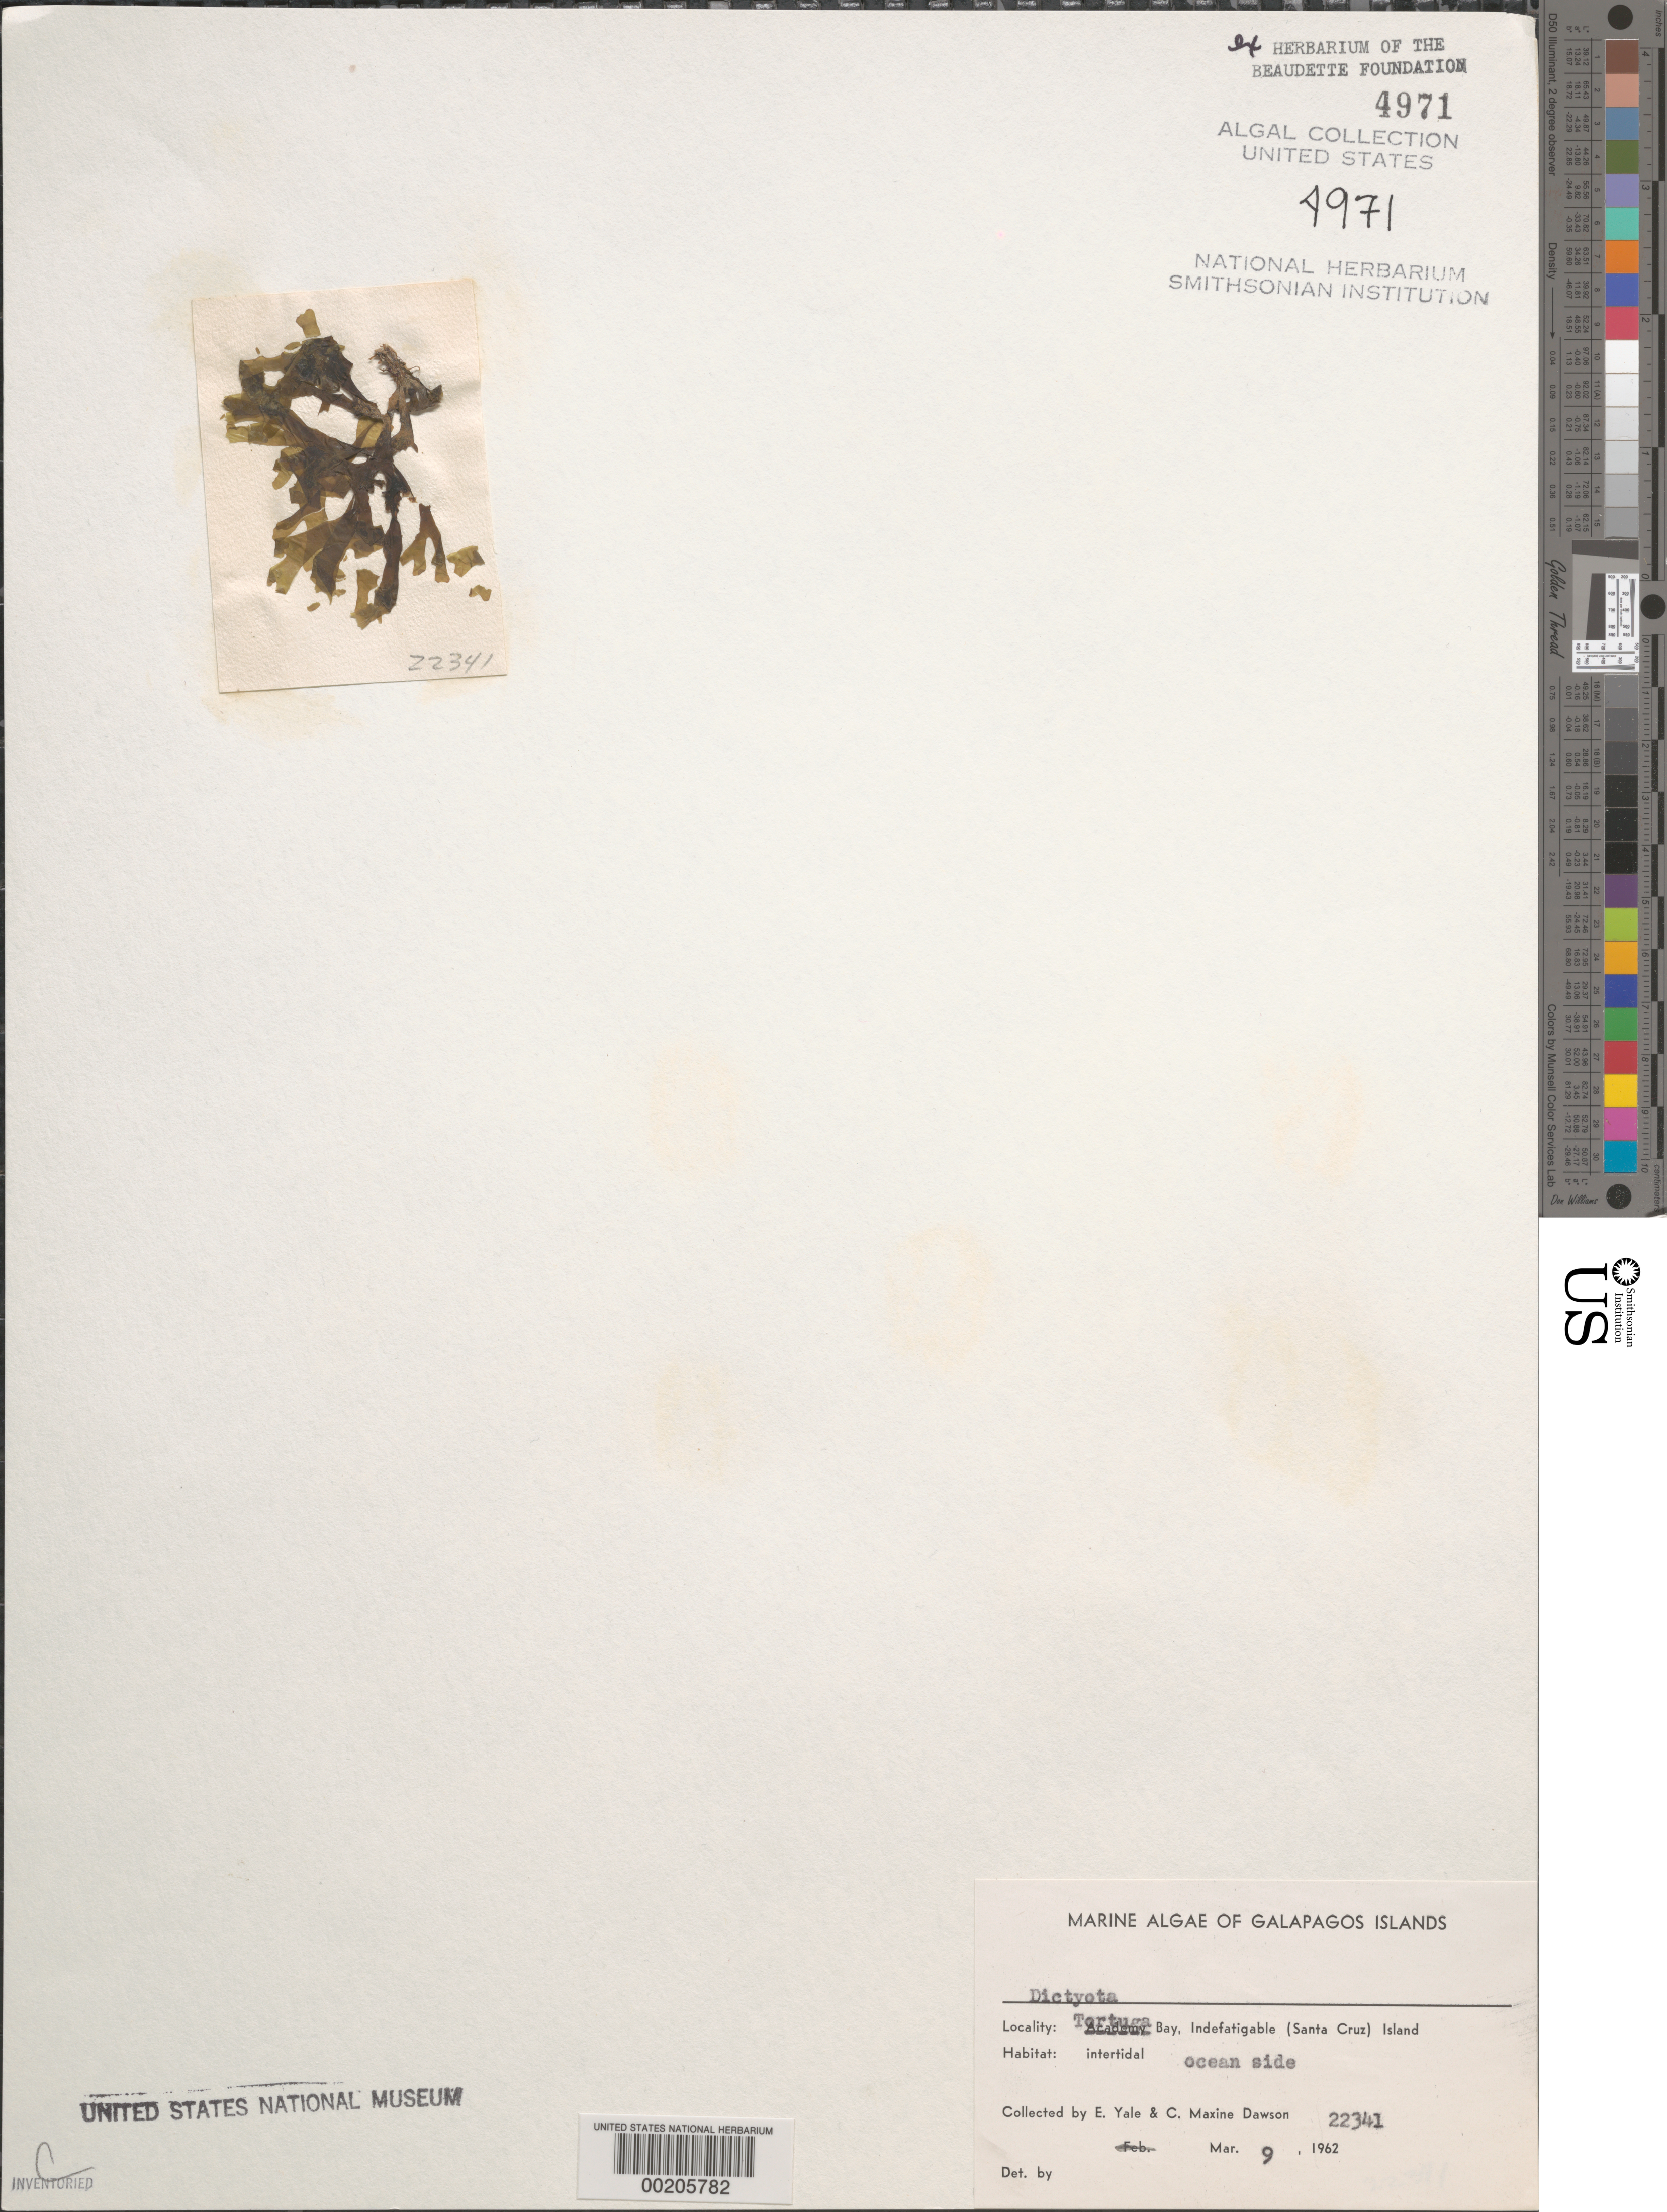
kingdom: Chromista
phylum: Ochrophyta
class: Phaeophyceae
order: Dictyotales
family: Dictyotaceae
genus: Dictyota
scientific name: Dictyota sp.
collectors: E. Y. Dawson & C. M. Dawson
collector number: EYD 22341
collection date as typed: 09 Mar 1962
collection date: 1962-03-09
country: Ecuador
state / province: Colón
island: Santa Cruz [Indefatigable, Chaves]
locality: Tortuga Bay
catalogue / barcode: US 4971